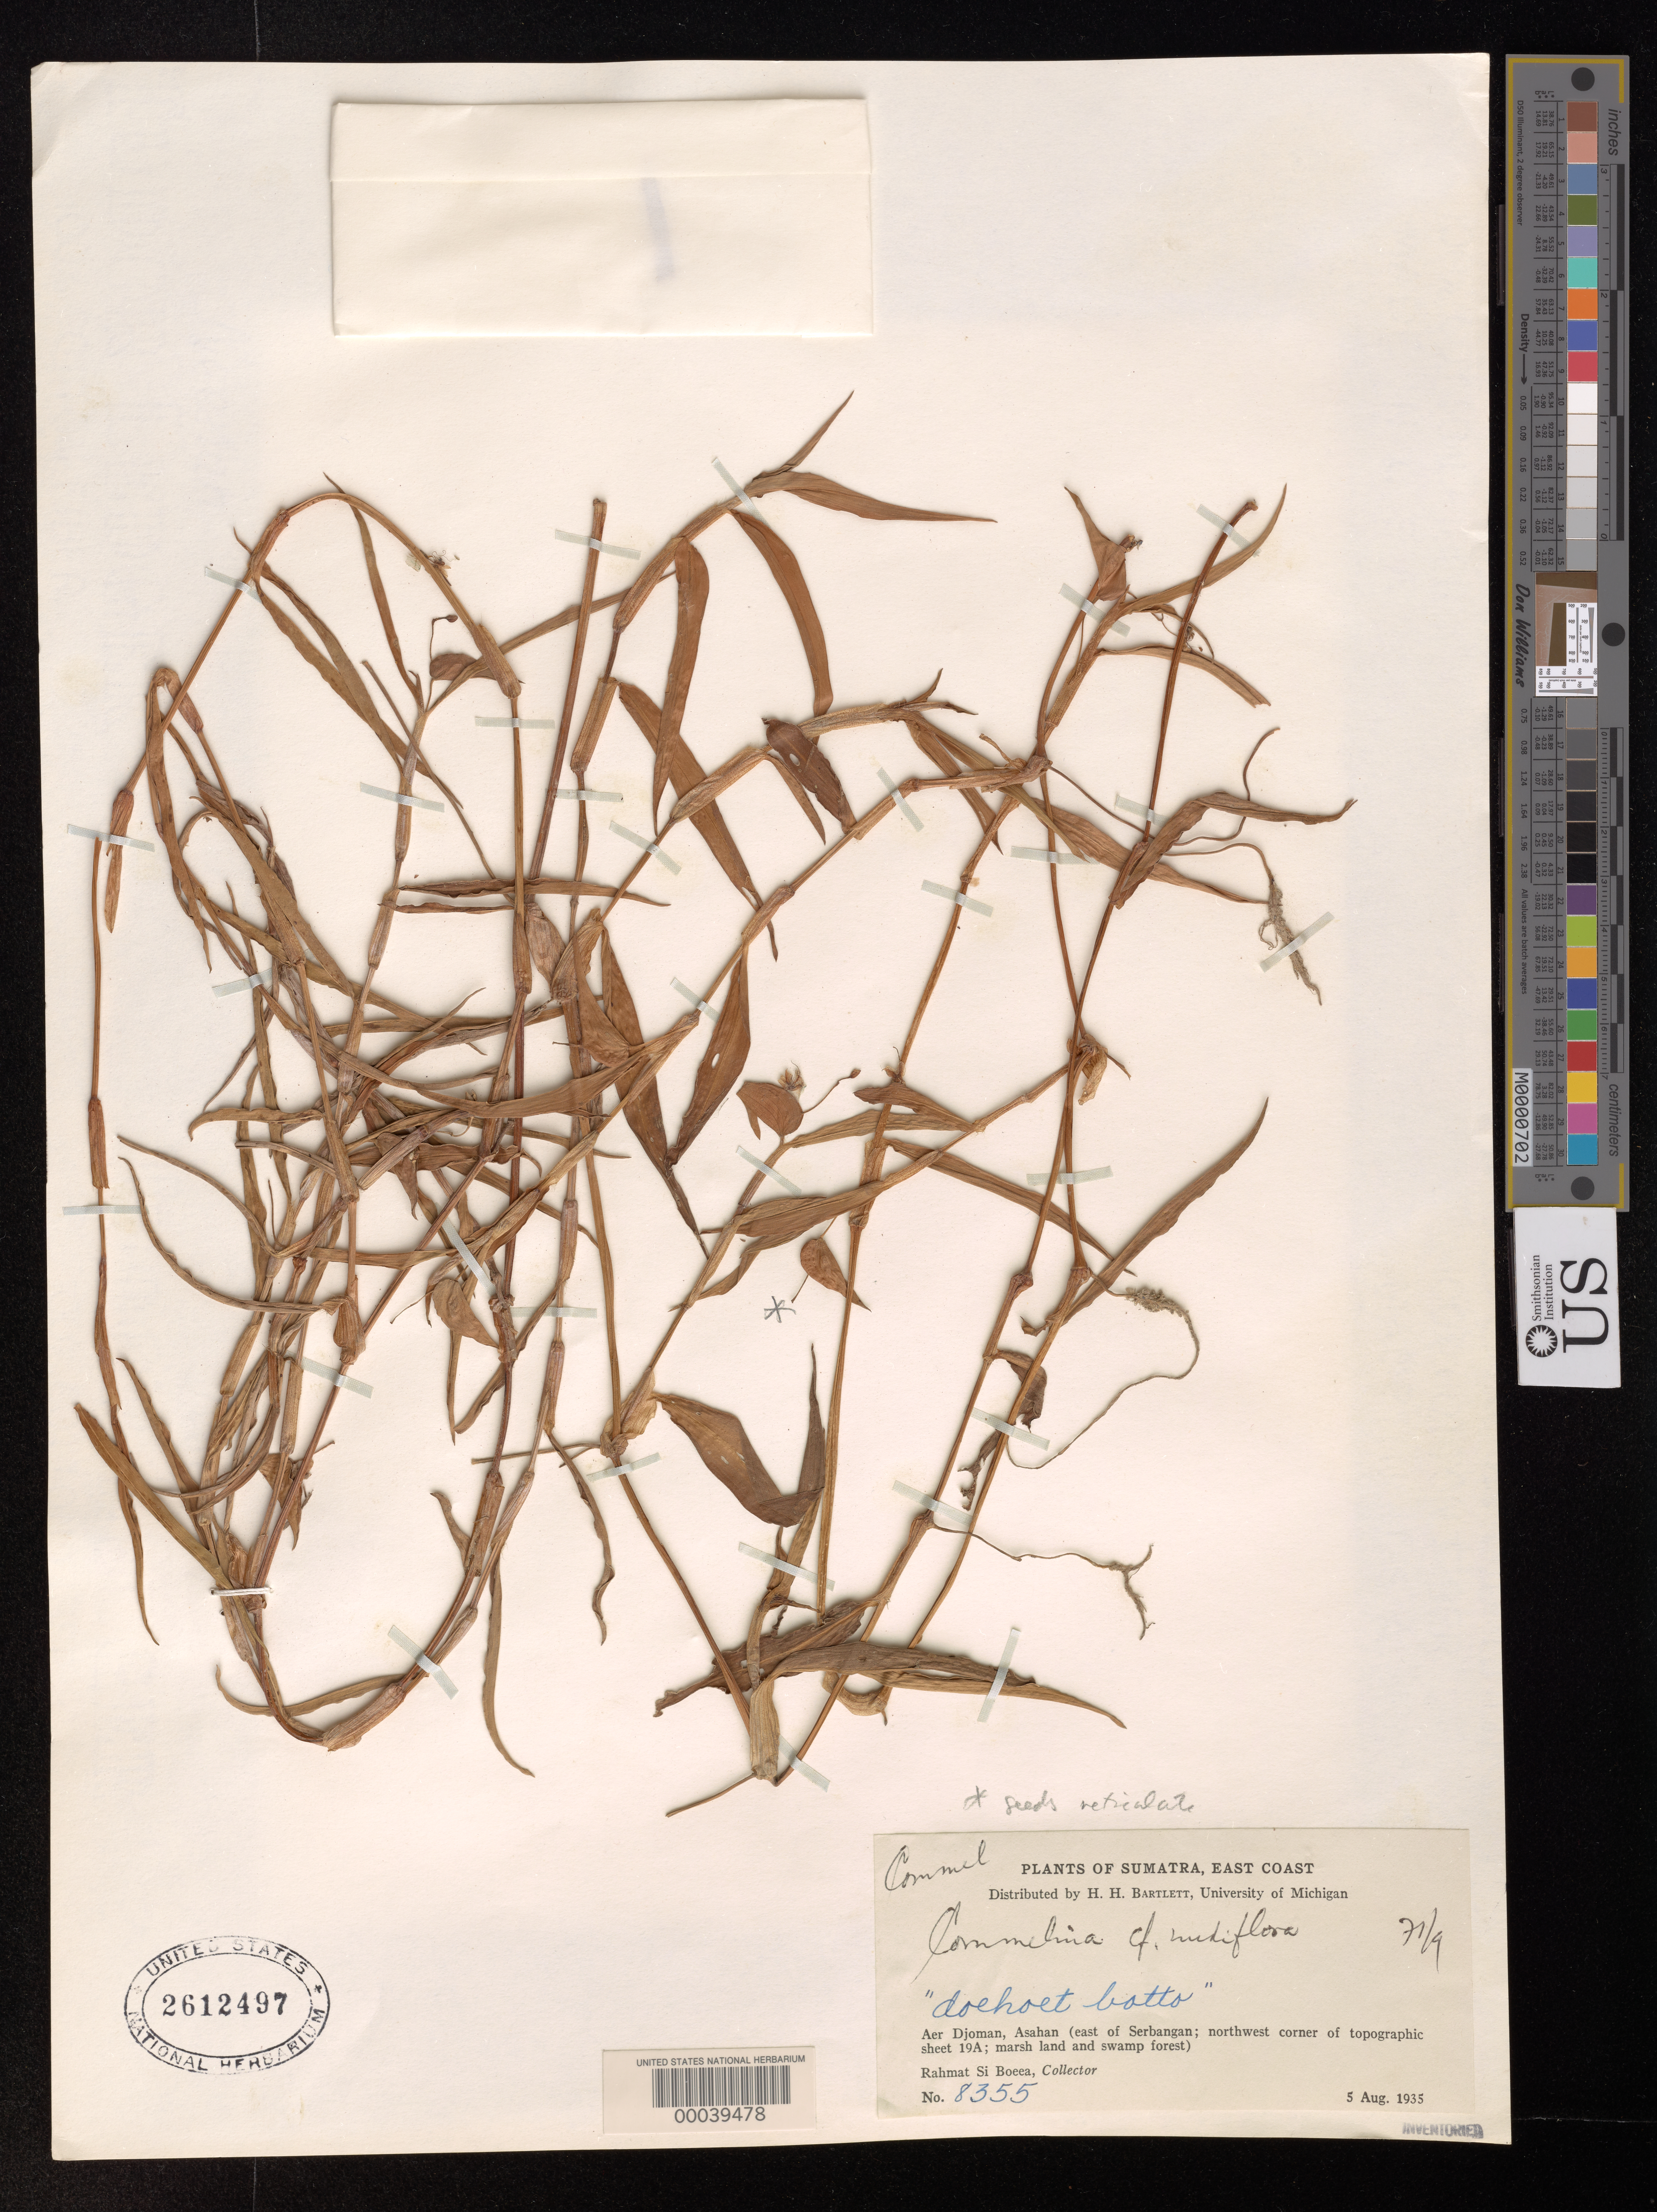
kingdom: Plantae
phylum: Tracheophyta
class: Liliopsida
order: Commelinales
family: Commelinaceae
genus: Commelina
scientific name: Commelina diffusa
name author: Burm. f.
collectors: Rahmat Si Boeea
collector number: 8355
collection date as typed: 05 Aug 1935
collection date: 1935-08-05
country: Indonesia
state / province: Sumatra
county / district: Aceh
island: Sumatra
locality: Asahan; aer djoman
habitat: Marsh and swamp forest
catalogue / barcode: US 2612497